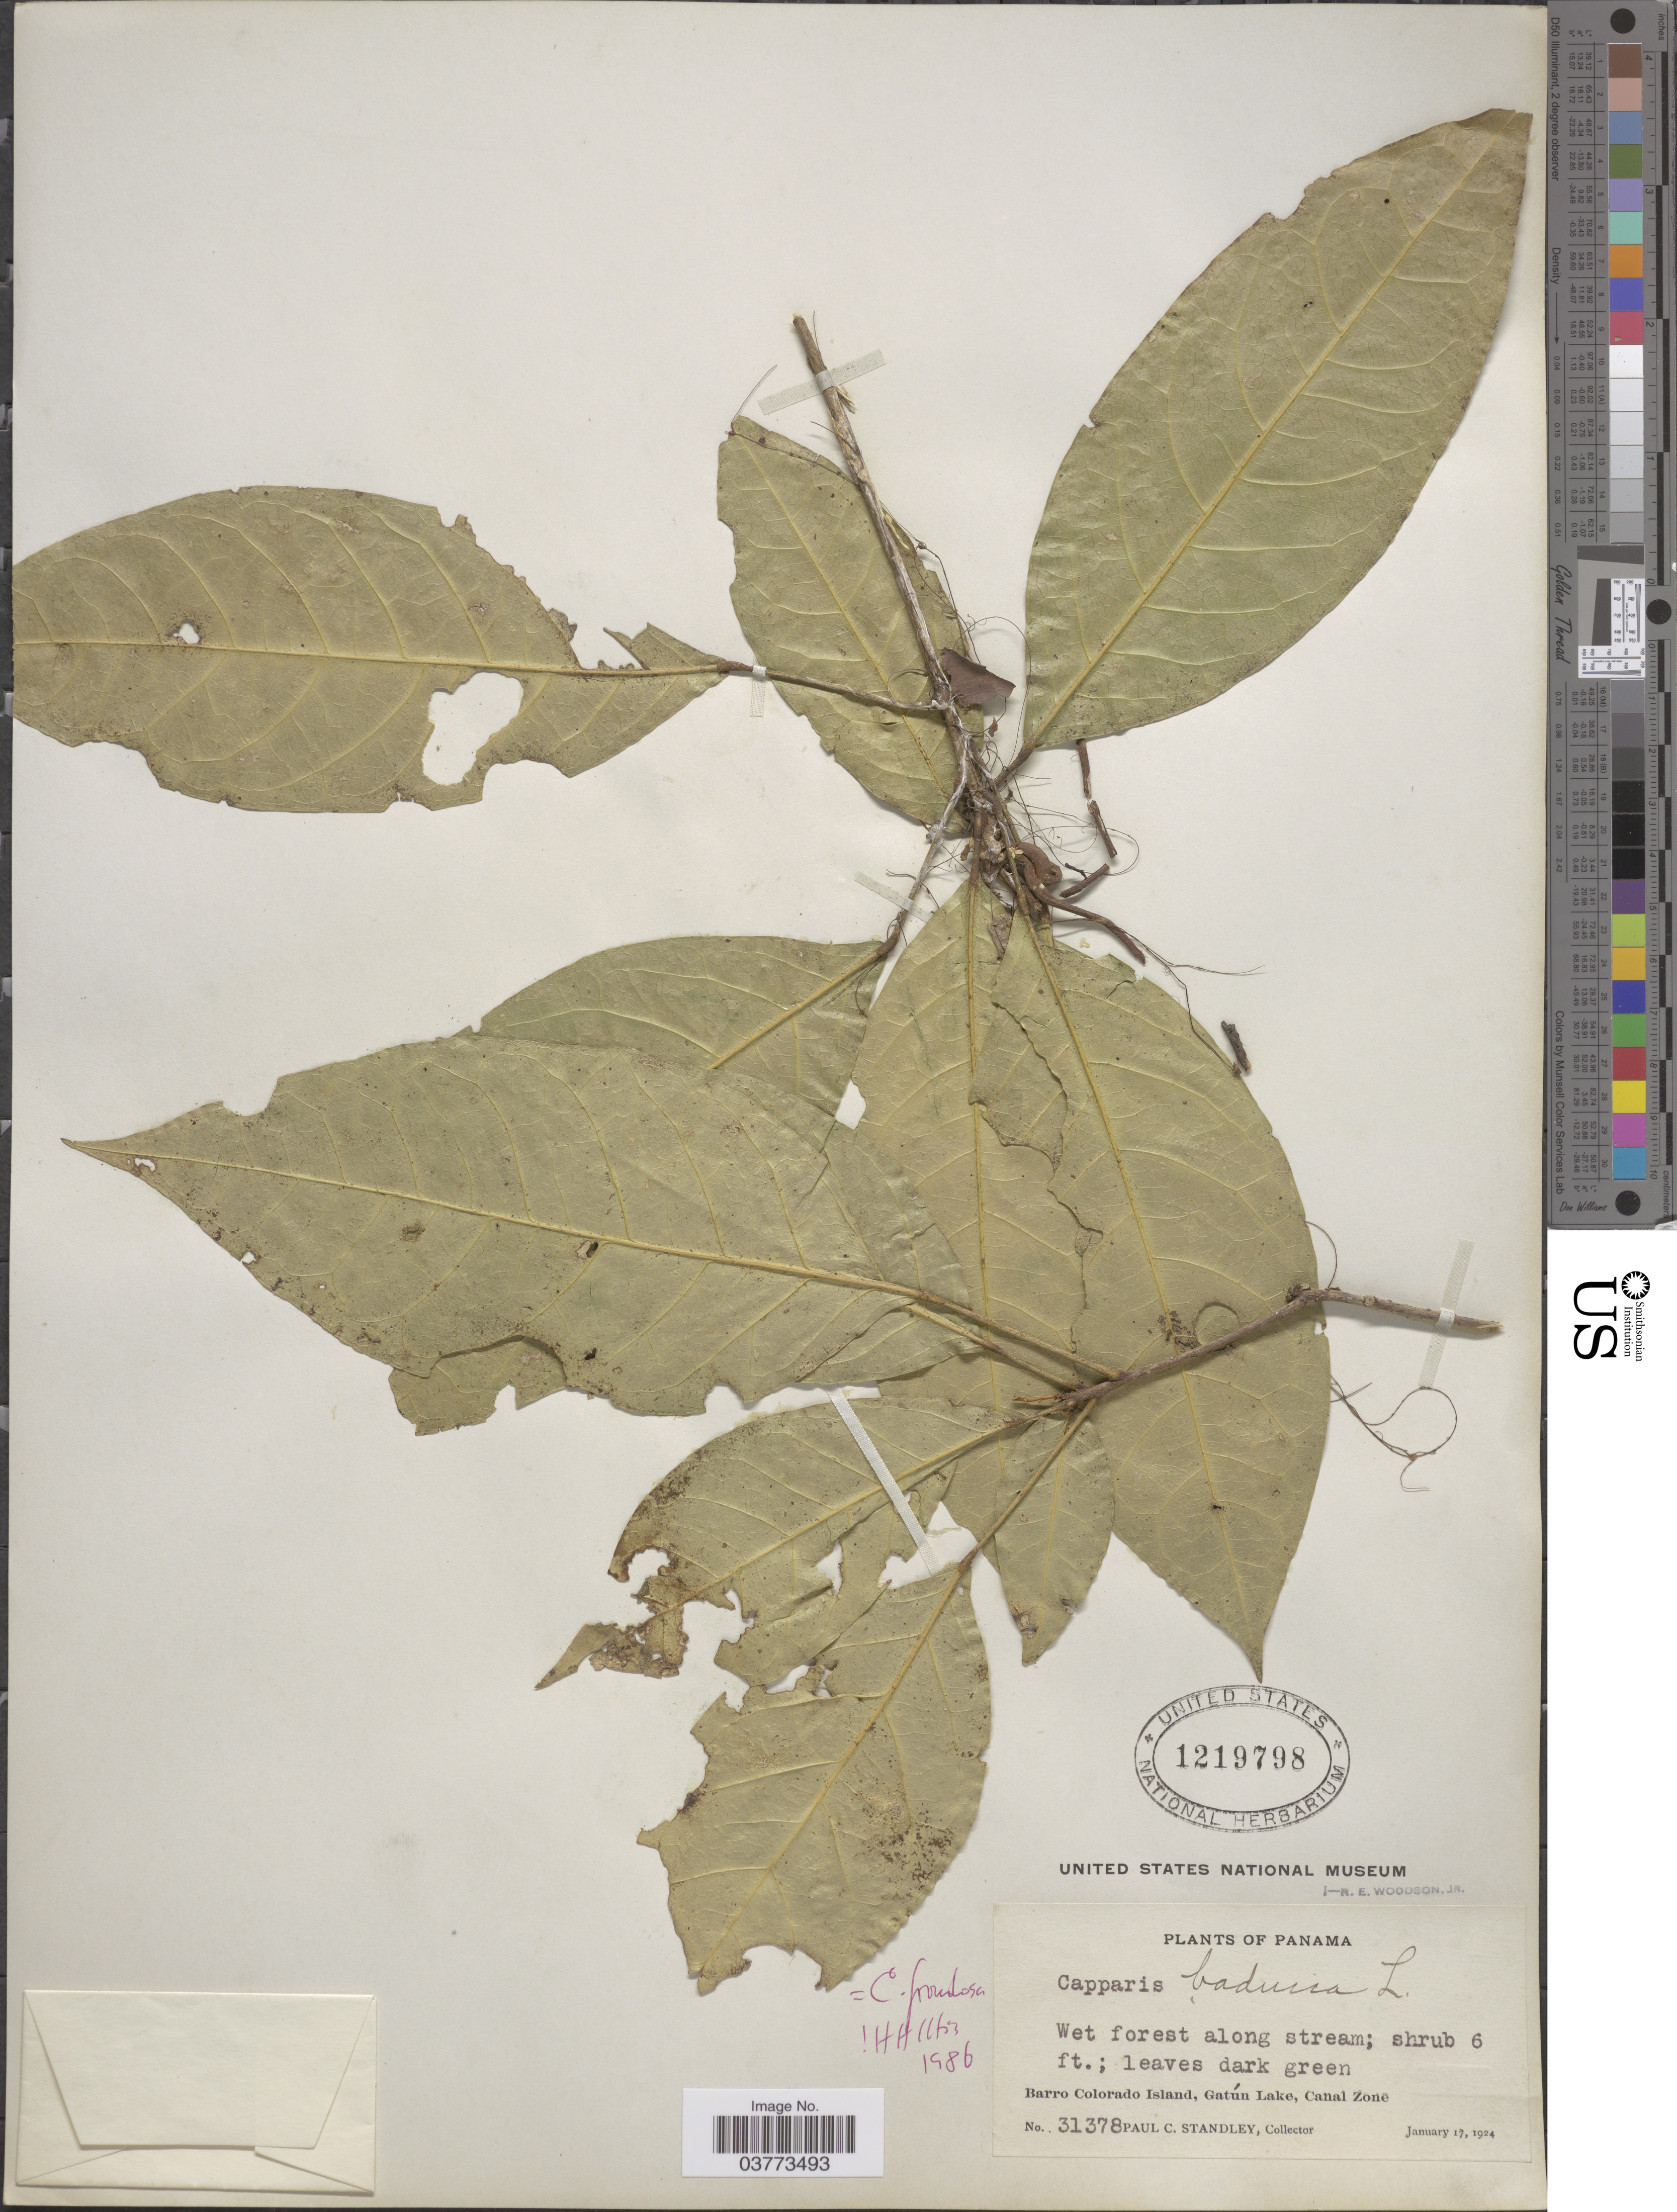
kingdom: Plantae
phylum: Tracheophyta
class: Magnoliopsida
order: Brassicales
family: Capparaceae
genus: Capparidastrum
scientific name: Capparidastrum frondosum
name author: (Jacq.) Cornejo & Iltis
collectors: P. C. Standley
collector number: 31378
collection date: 1924-01-17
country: Panama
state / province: Panamá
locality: Barro Colorado Island, Gatún Lake, Canal Zone.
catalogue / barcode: US 1219798